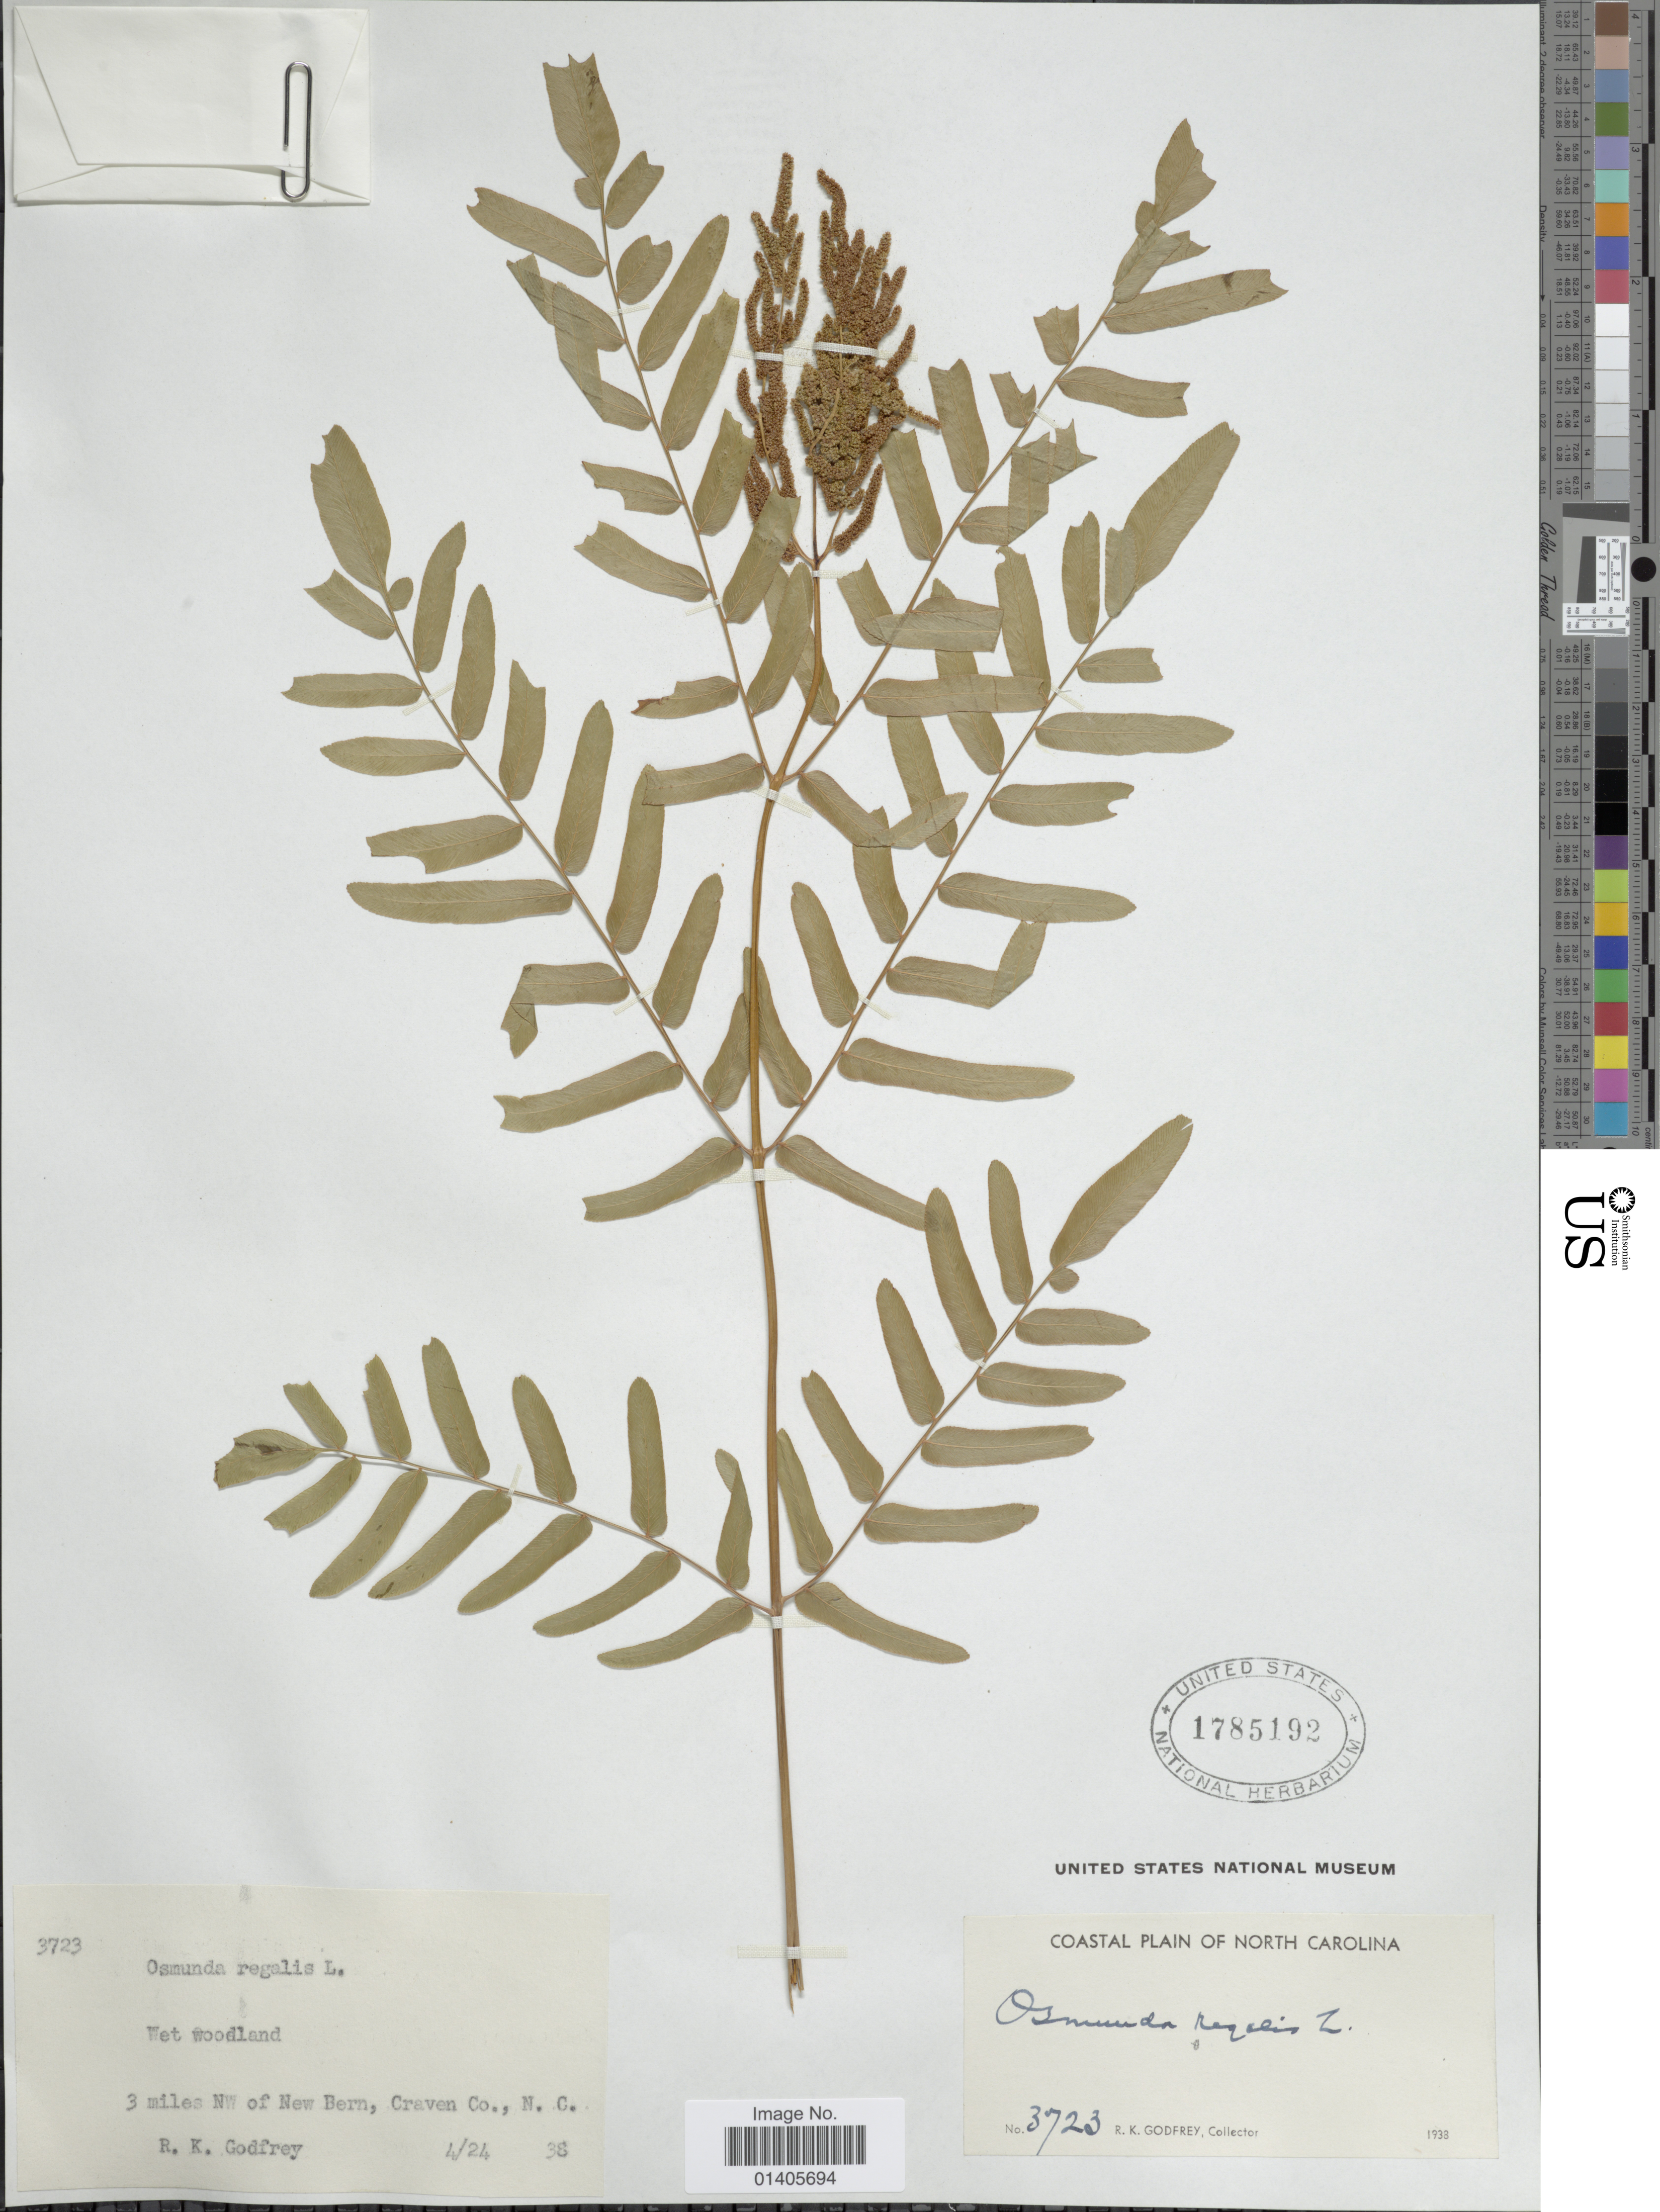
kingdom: Plantae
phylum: Tracheophyta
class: Polypodiopsida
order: Osmundales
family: Osmundaceae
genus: Osmunda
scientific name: Osmunda regalis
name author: L.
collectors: R. K. Godfrey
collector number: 3723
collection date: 1938-04-24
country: United States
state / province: North Carolina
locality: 3 miles NW of New Bern, Craven Co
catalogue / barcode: US 1785192